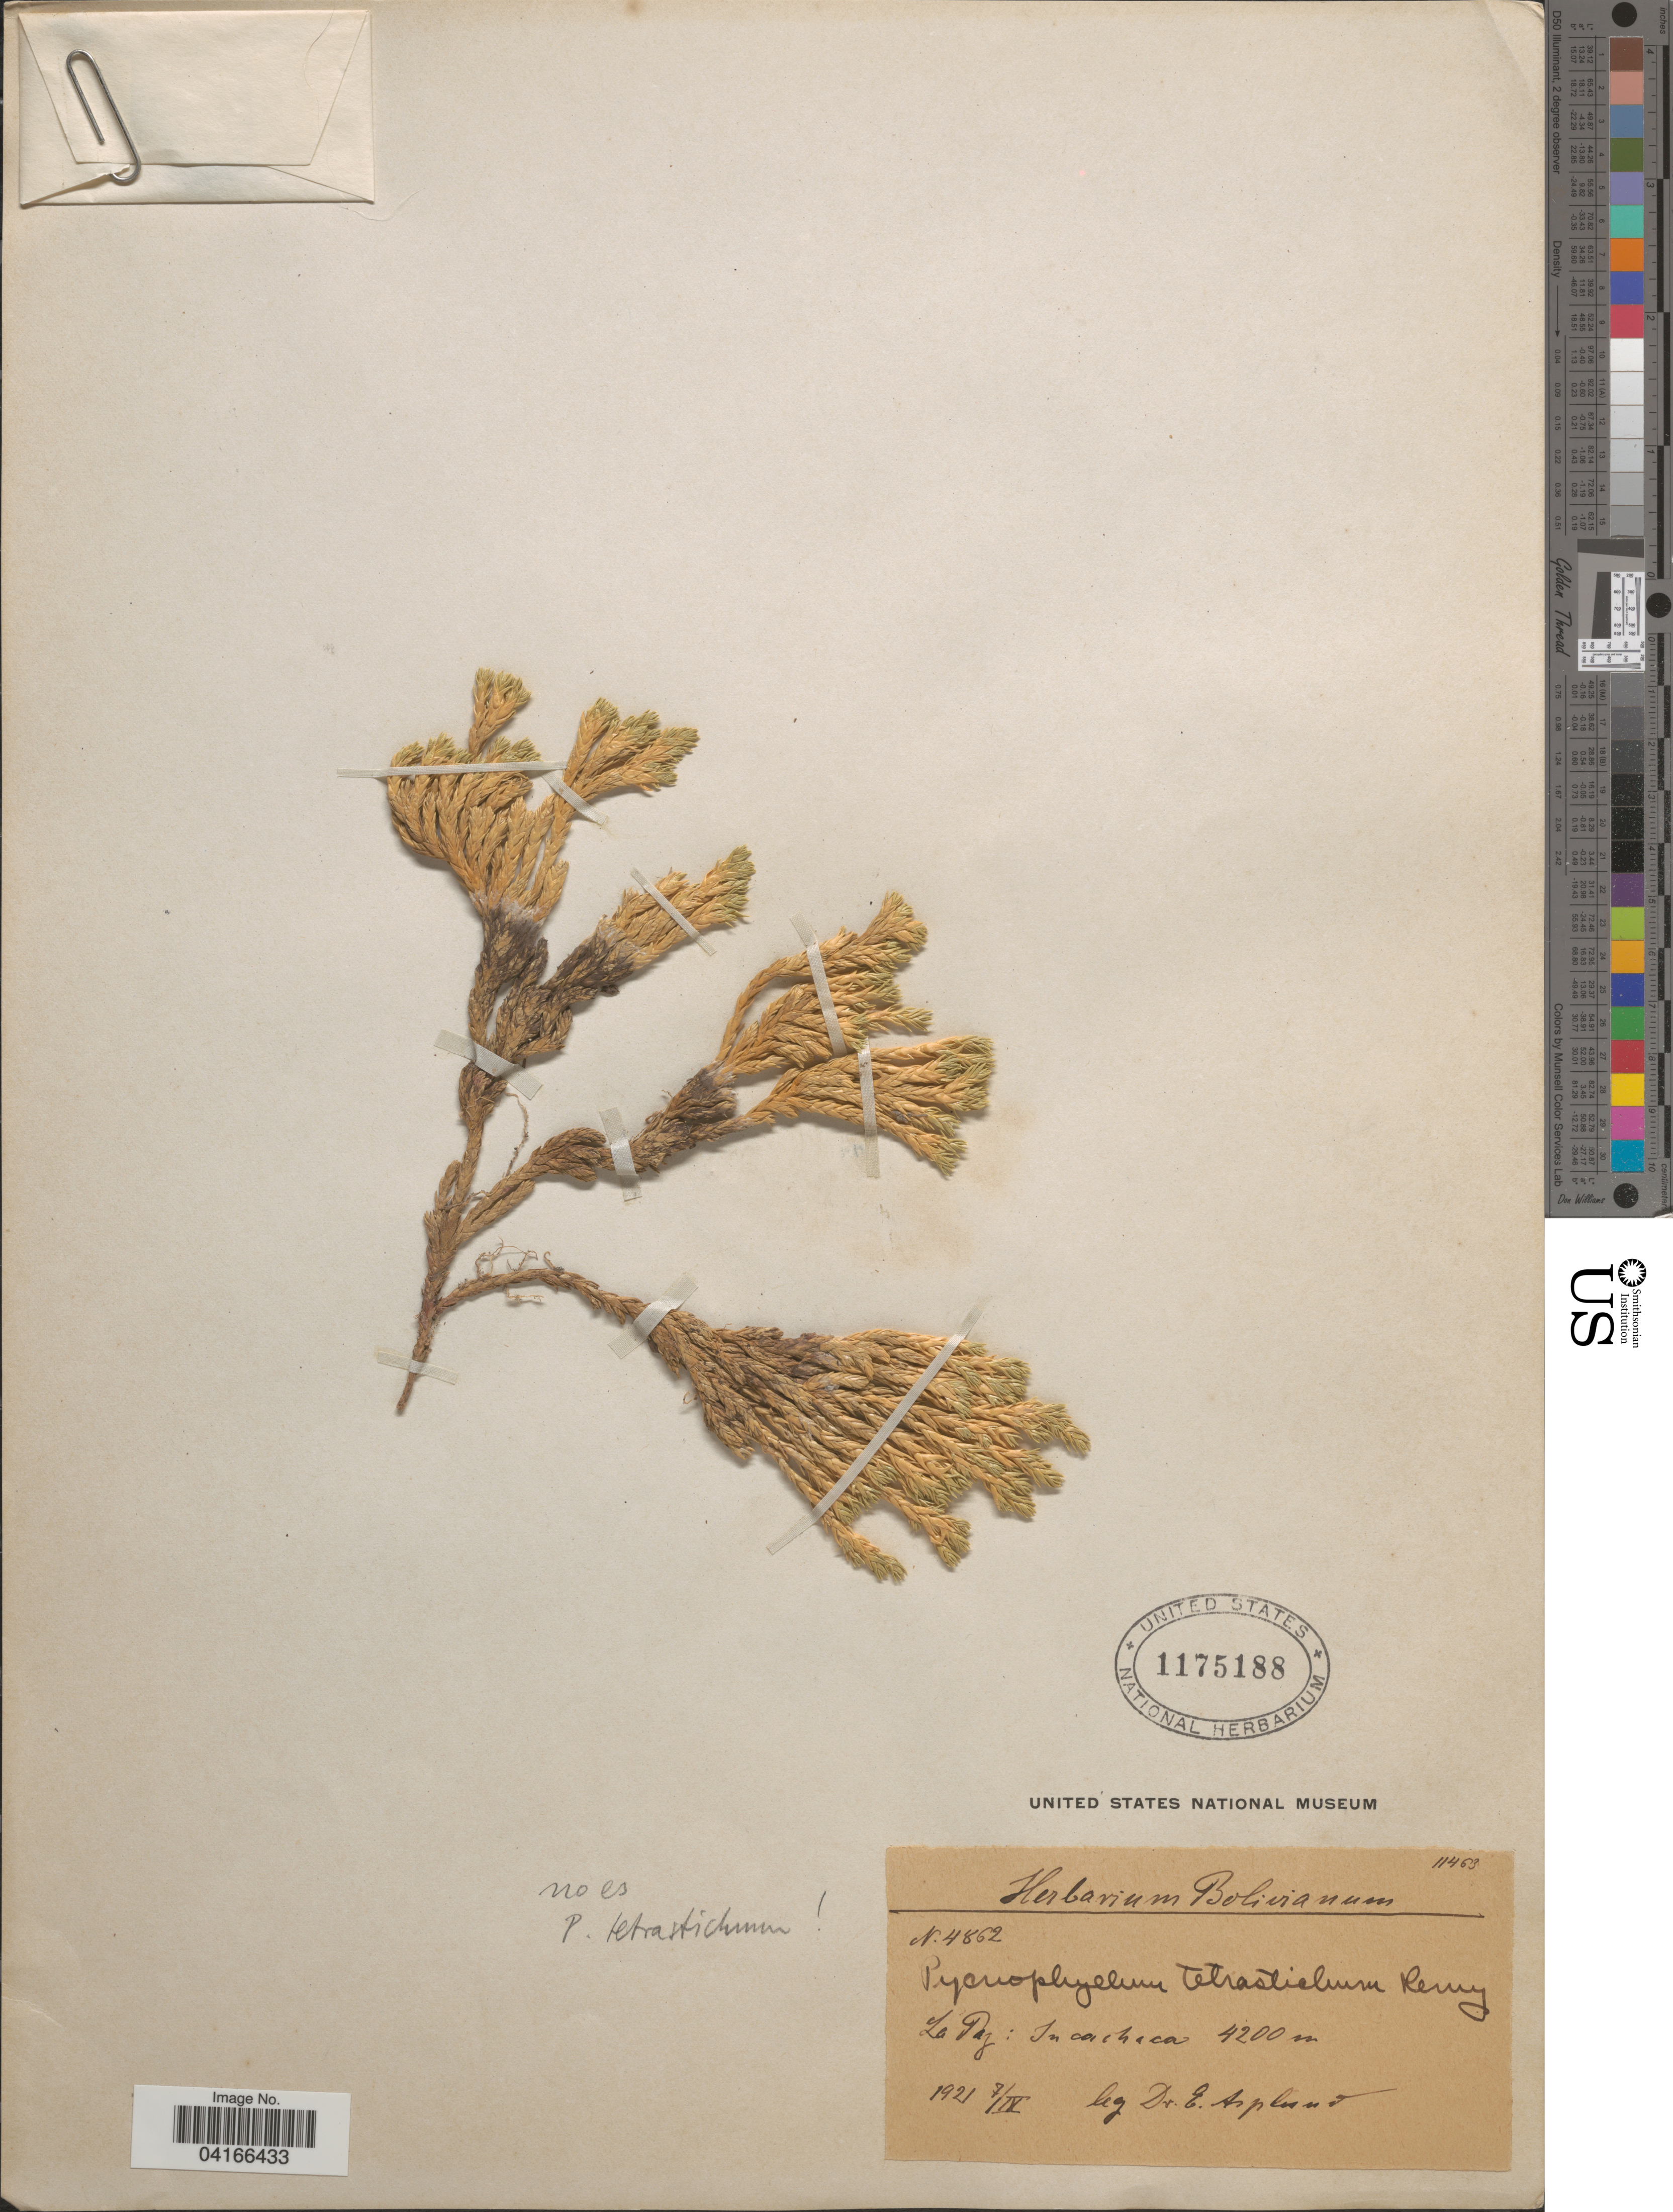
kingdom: Plantae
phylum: Tracheophyta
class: Magnoliopsida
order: Caryophyllales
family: Caryophyllaceae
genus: Pycnophyllum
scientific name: Pycnophyllum tetrastichum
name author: J. Rémy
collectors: E. Asplund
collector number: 4862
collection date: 1921-04-07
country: Bolivia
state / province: La Paz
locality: Bolivianum.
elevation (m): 4200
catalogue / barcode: US 1175188